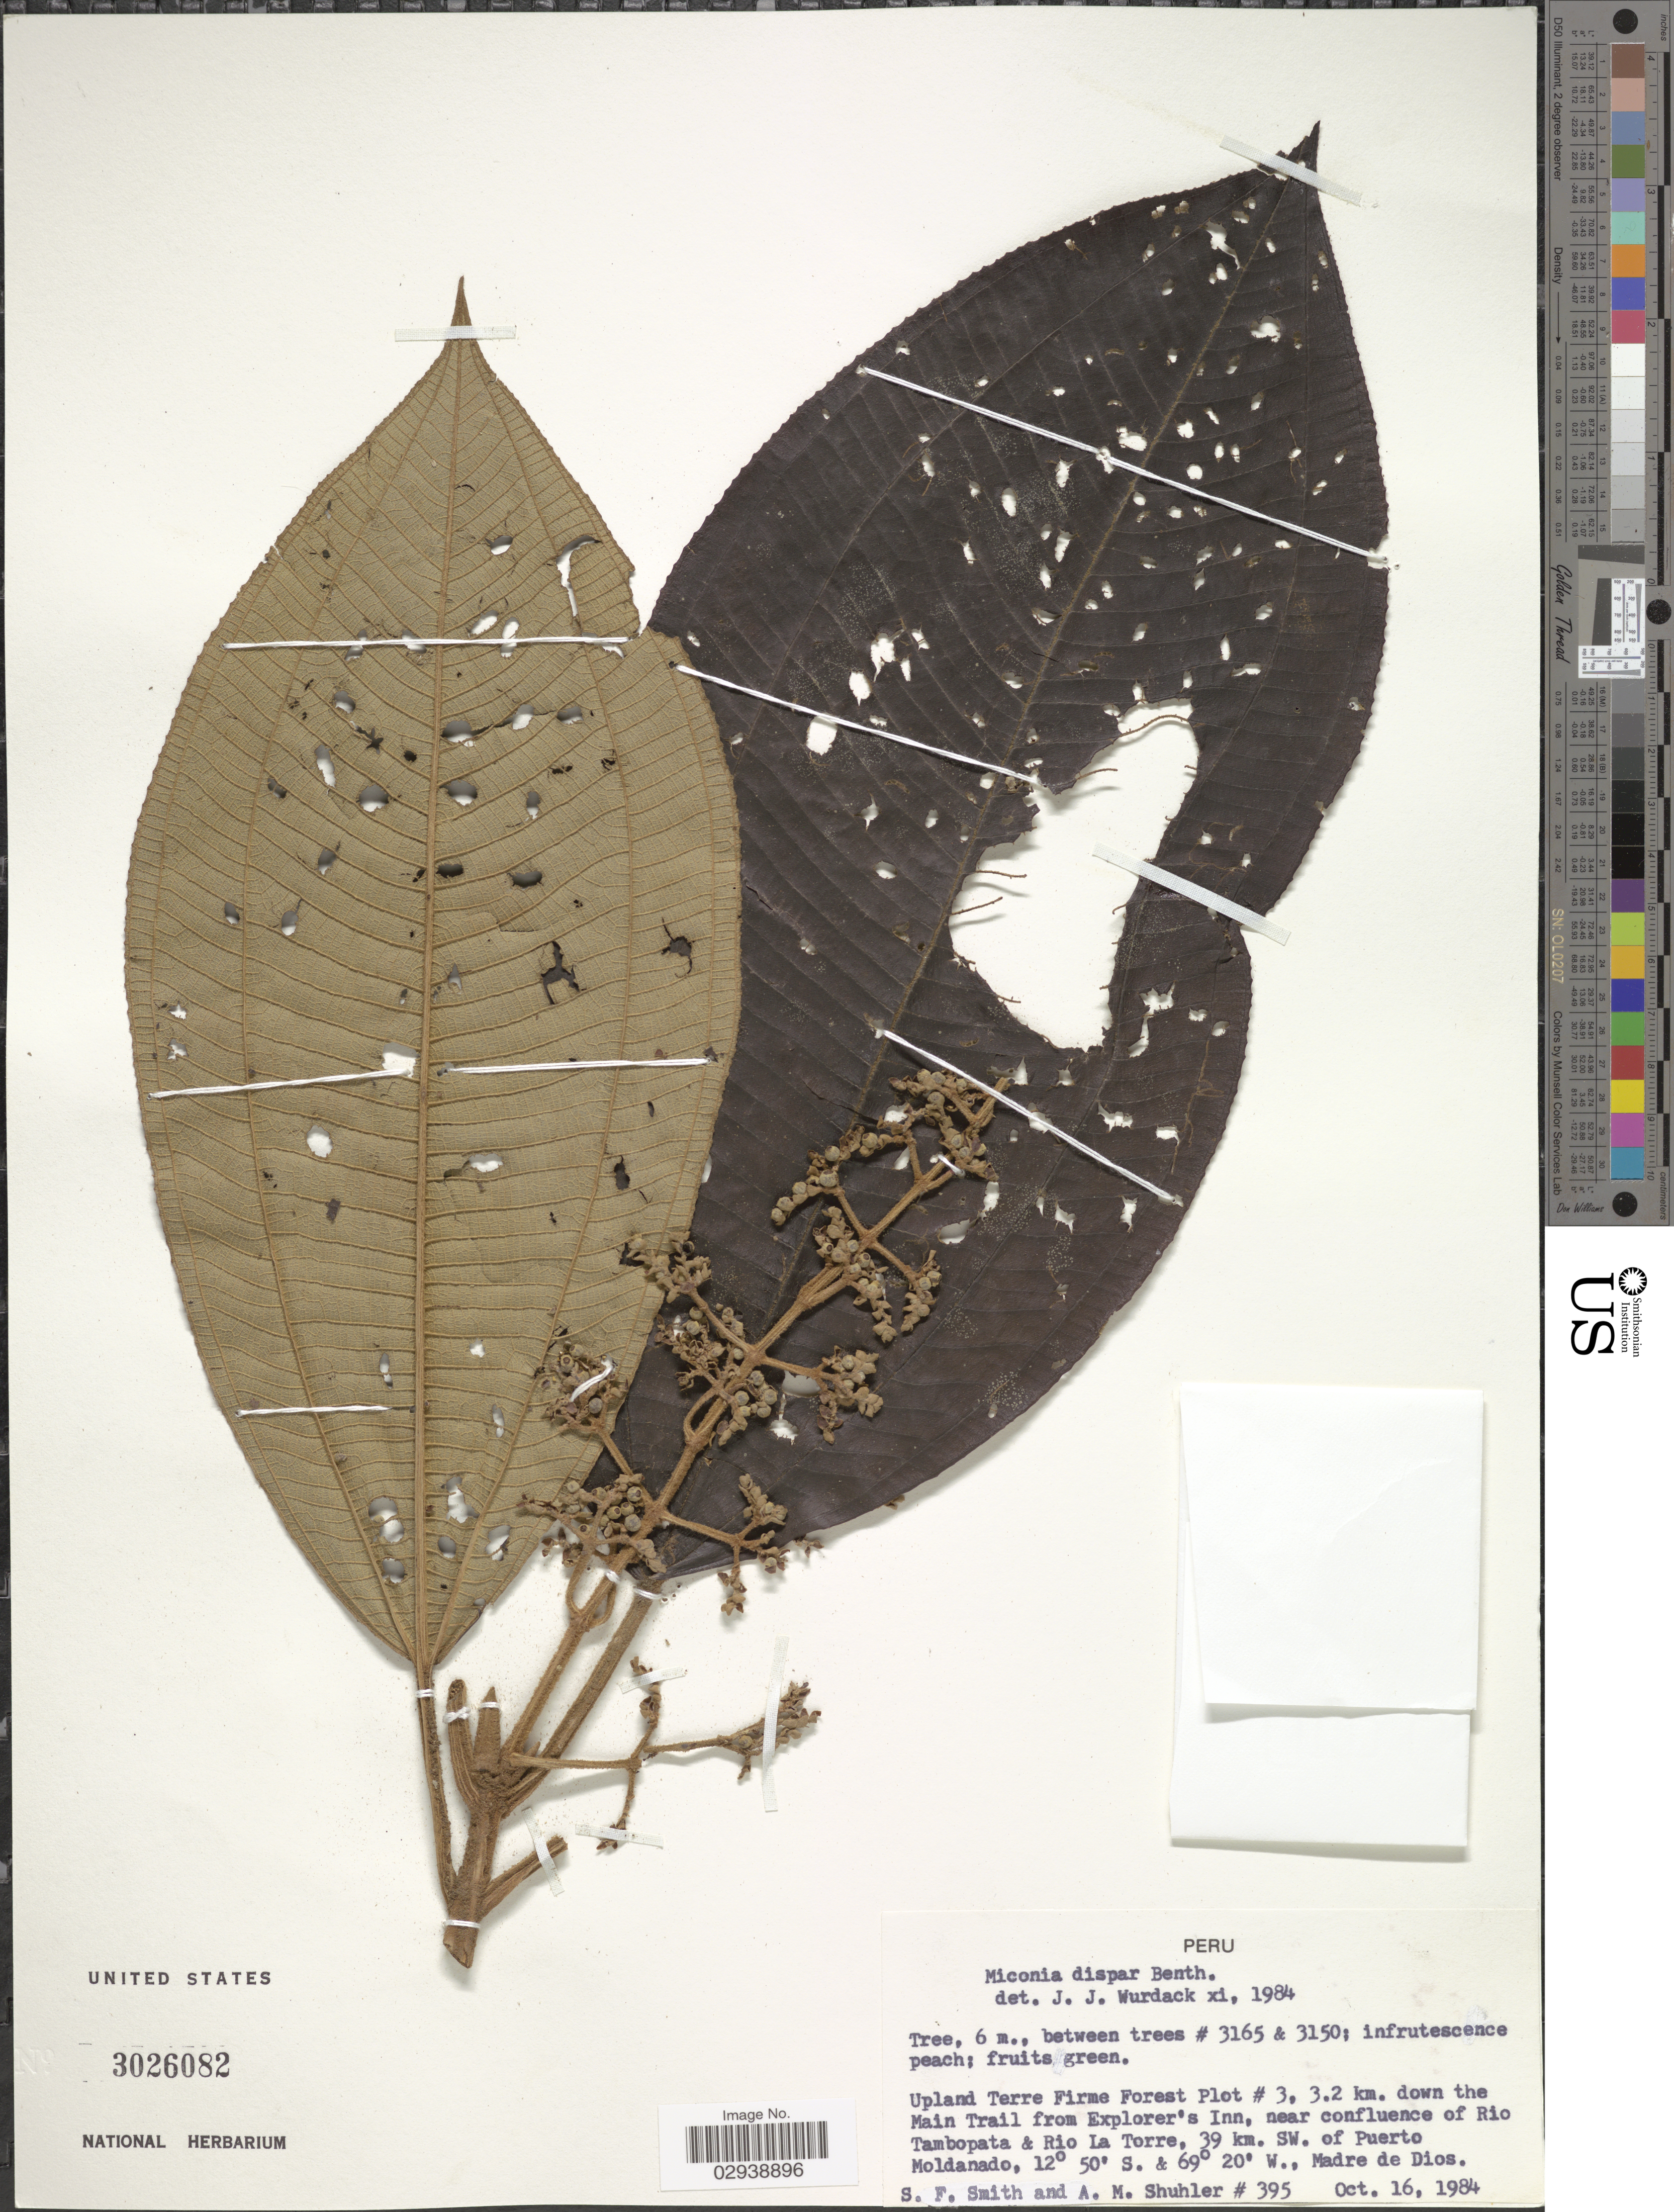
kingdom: Plantae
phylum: Tracheophyta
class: Magnoliopsida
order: Myrtales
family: Melastomataceae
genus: Miconia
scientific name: Miconia dispar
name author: Benth.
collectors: S.F. Smith & A. Shuhler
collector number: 395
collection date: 1984-10-16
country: Peru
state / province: Madre de Dios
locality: Upland Terre Firme Forest Plot # 3, 3.2 km. down the Main Trail from Explorer's Inn, near confluencia of Rio Tambopata & Rio La Torre, 39 km. SW. of Puerto Moldanado.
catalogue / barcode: US 3026082